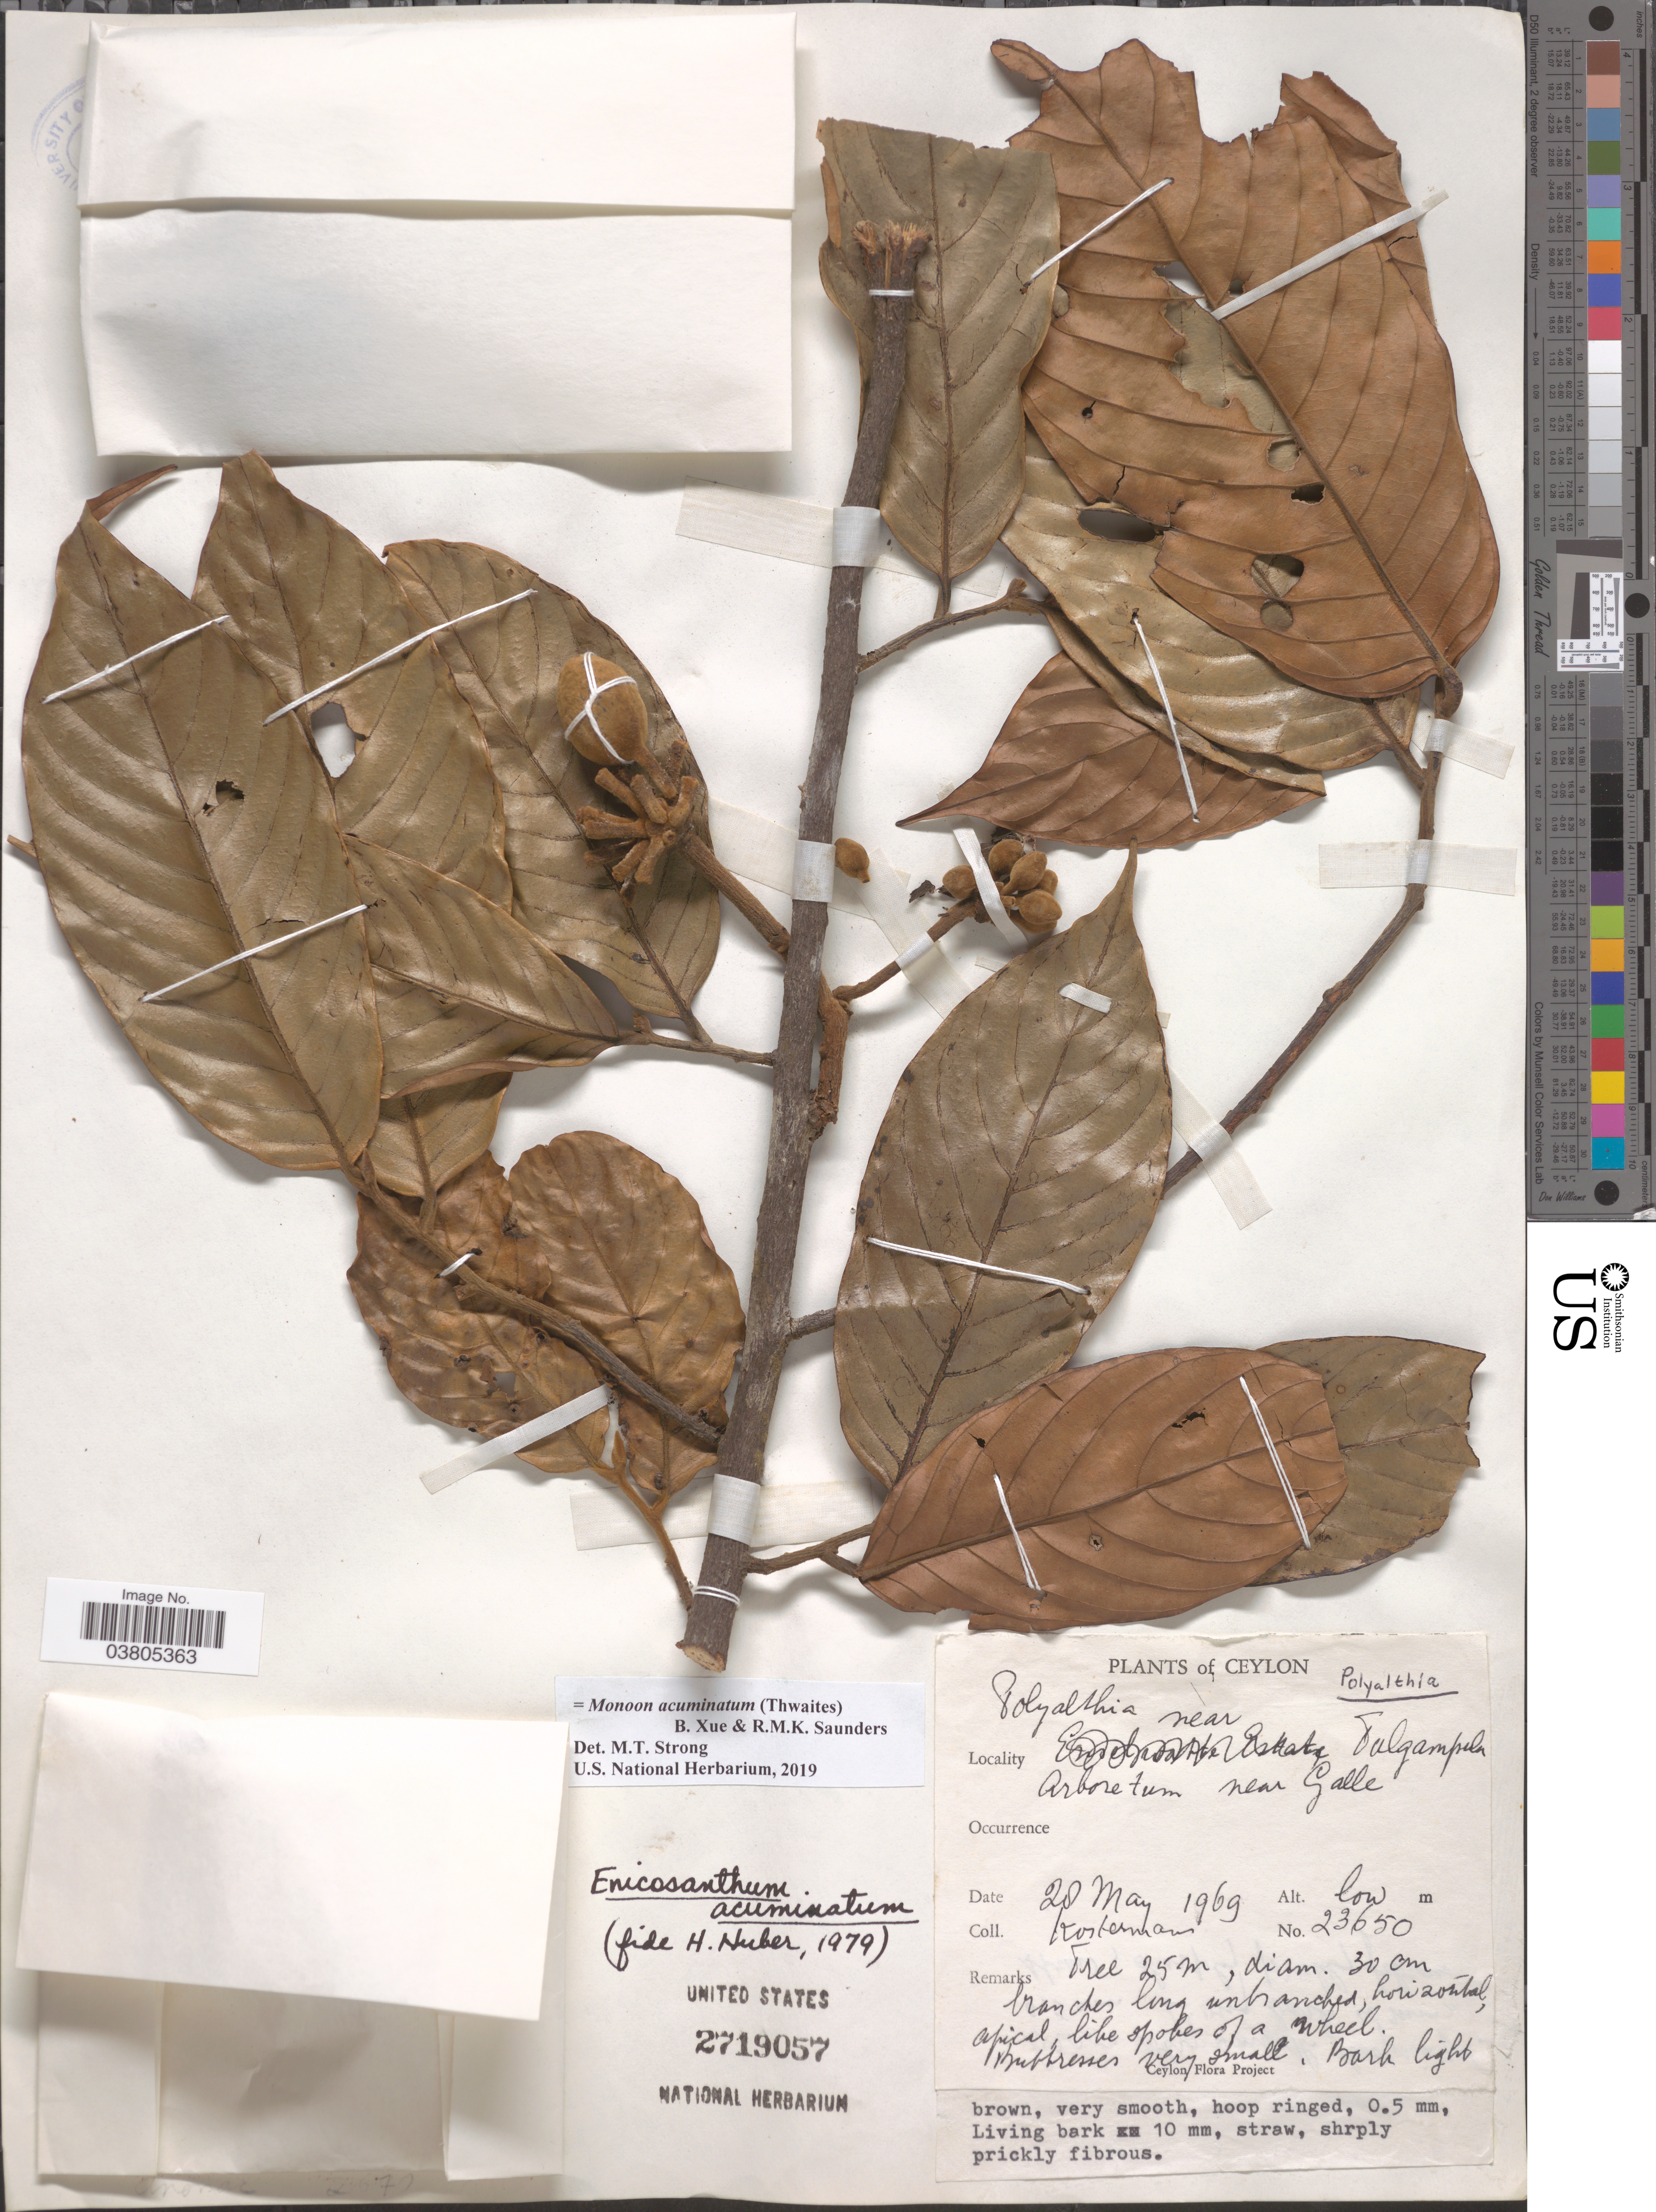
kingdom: Plantae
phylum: Tracheophyta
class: Magnoliopsida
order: Magnoliales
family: Annonaceae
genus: Monoon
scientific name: Monoon acuminatum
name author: (Thwaites) B. Xue & R.M.K. Saunders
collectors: Kostermans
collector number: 23650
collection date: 1969-05-28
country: Sri Lanka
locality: Ceylon. Polyalthia near Talgampola. Arboretum near Galle.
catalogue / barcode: US 2719057